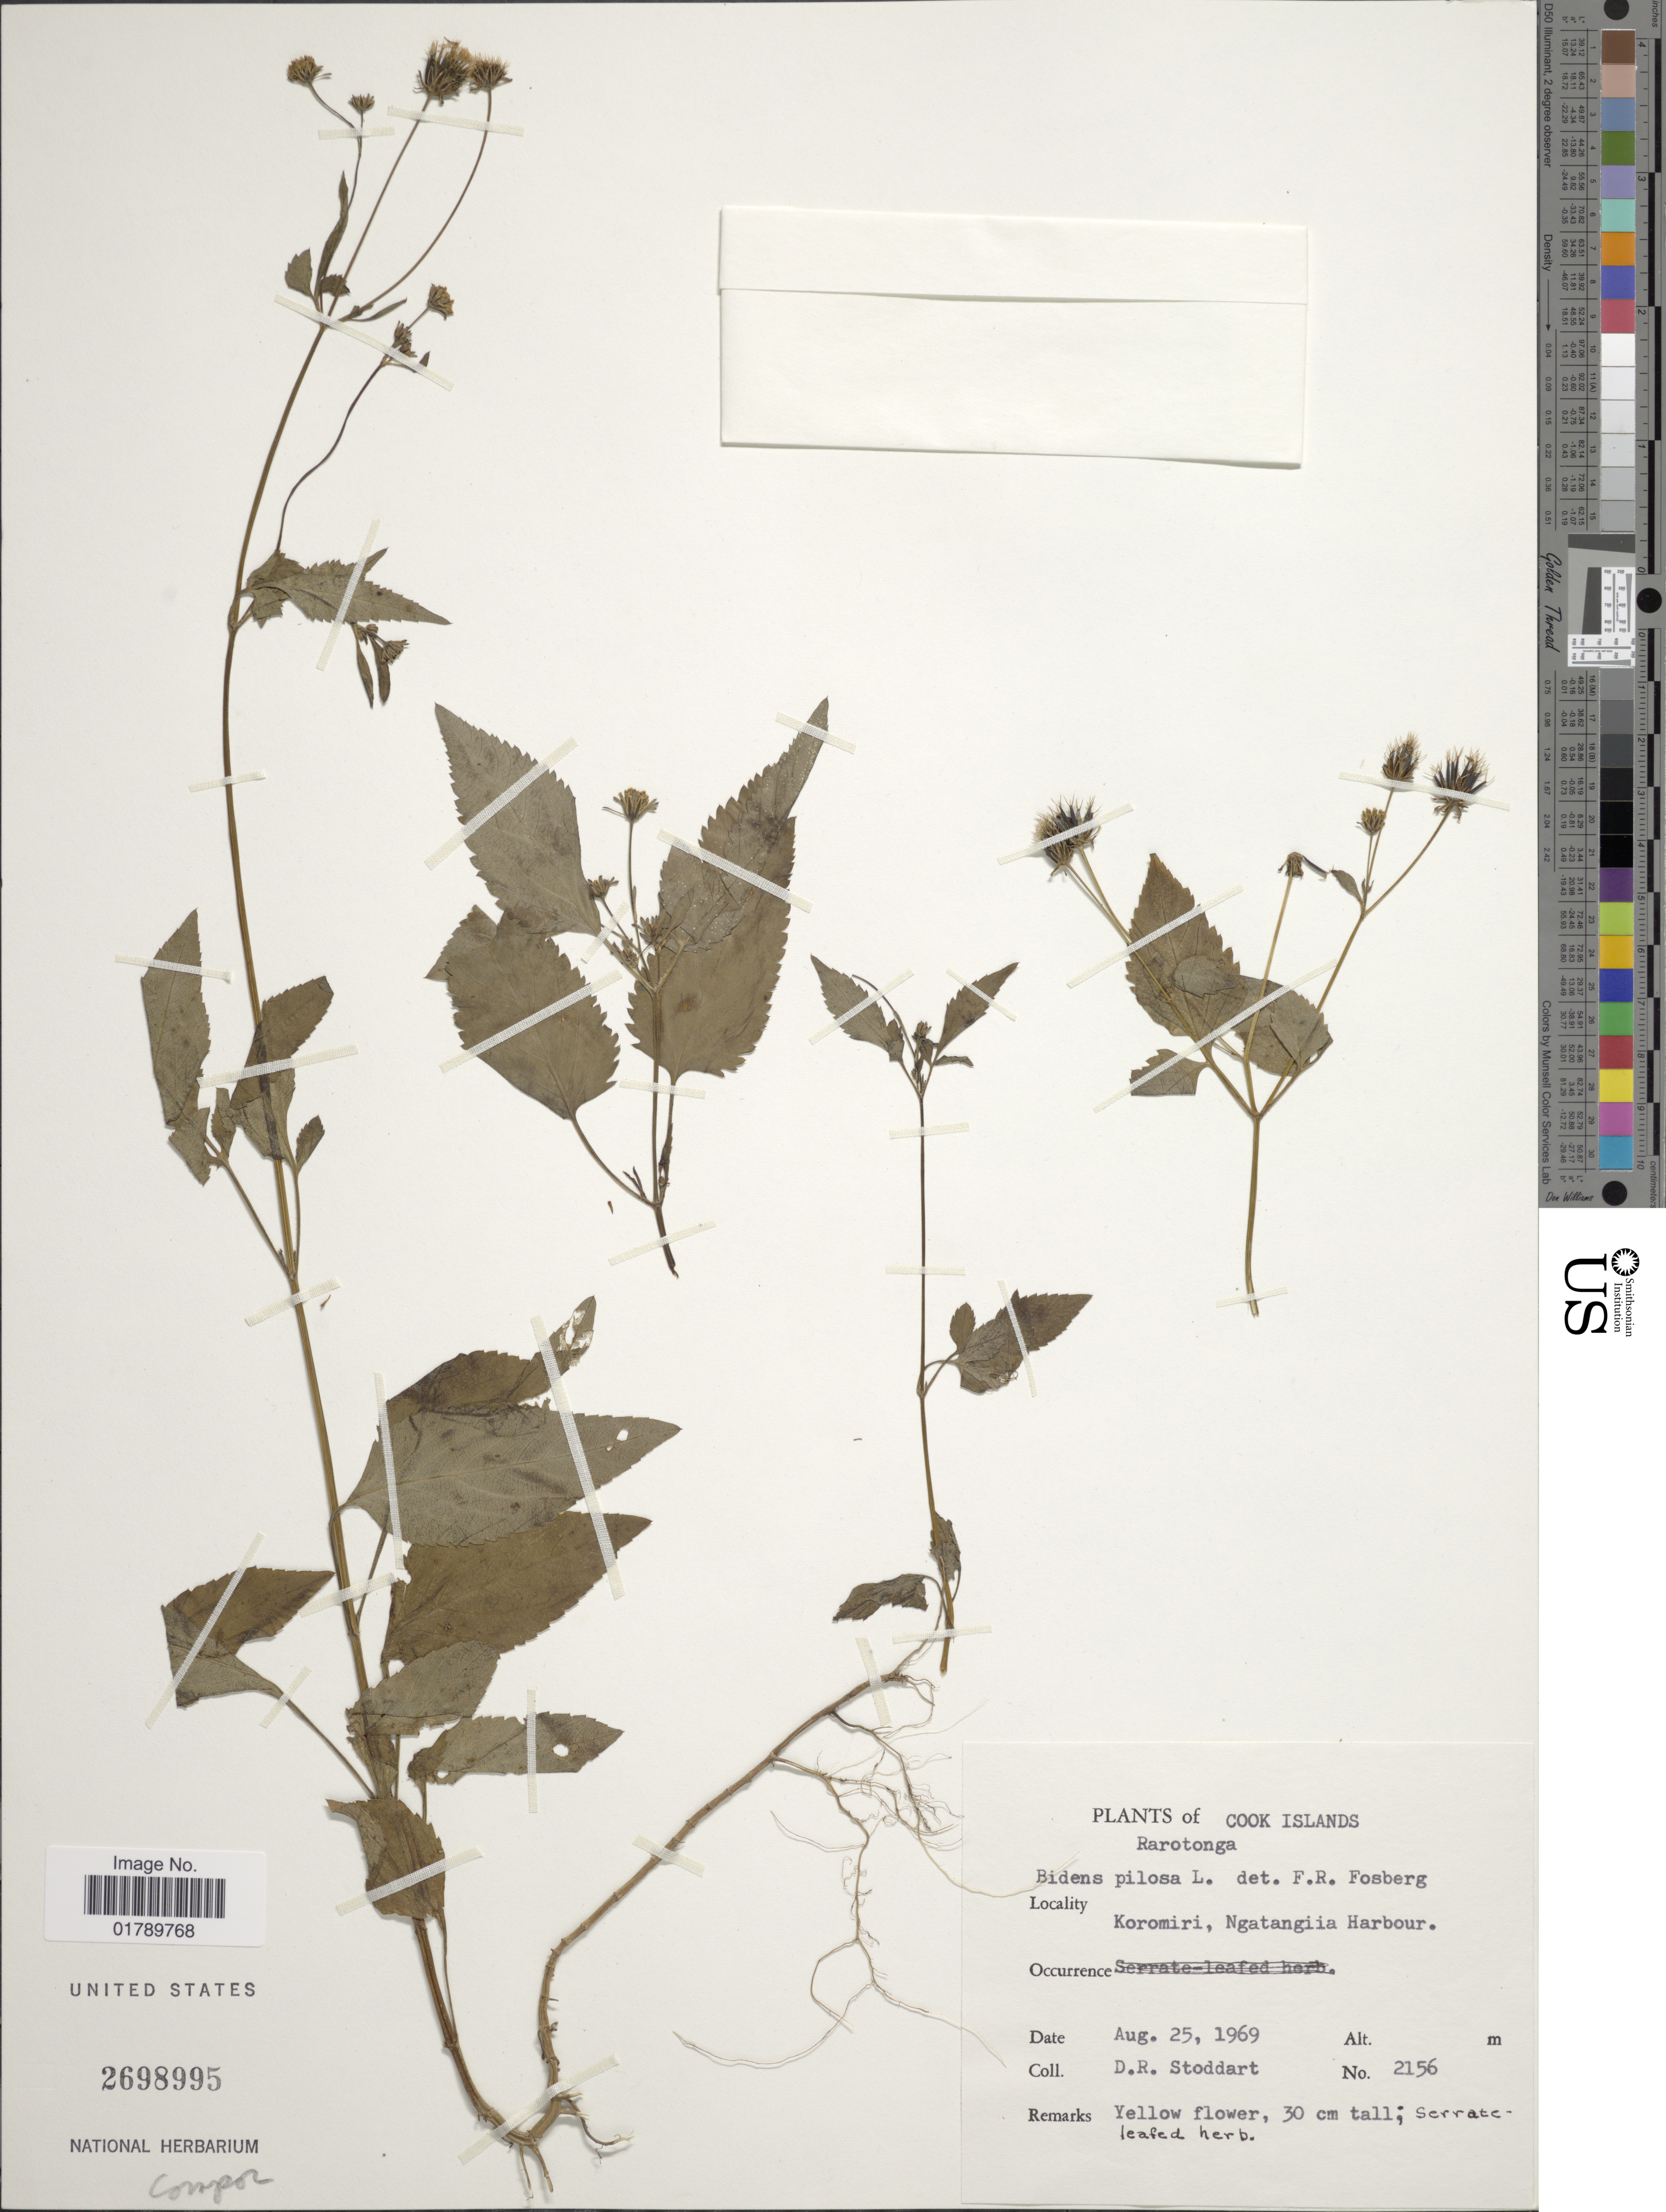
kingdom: Plantae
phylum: Tracheophyta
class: Magnoliopsida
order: Asterales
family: Asteraceae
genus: Bidens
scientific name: Bidens pilosa var. pilosa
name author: L.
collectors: D. R. Stoddart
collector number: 2156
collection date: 1969-08-25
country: Cook Islands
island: Rarotonga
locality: Rarotonga, Koromiri, Ngatangiia Harbour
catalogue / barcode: US 2698995